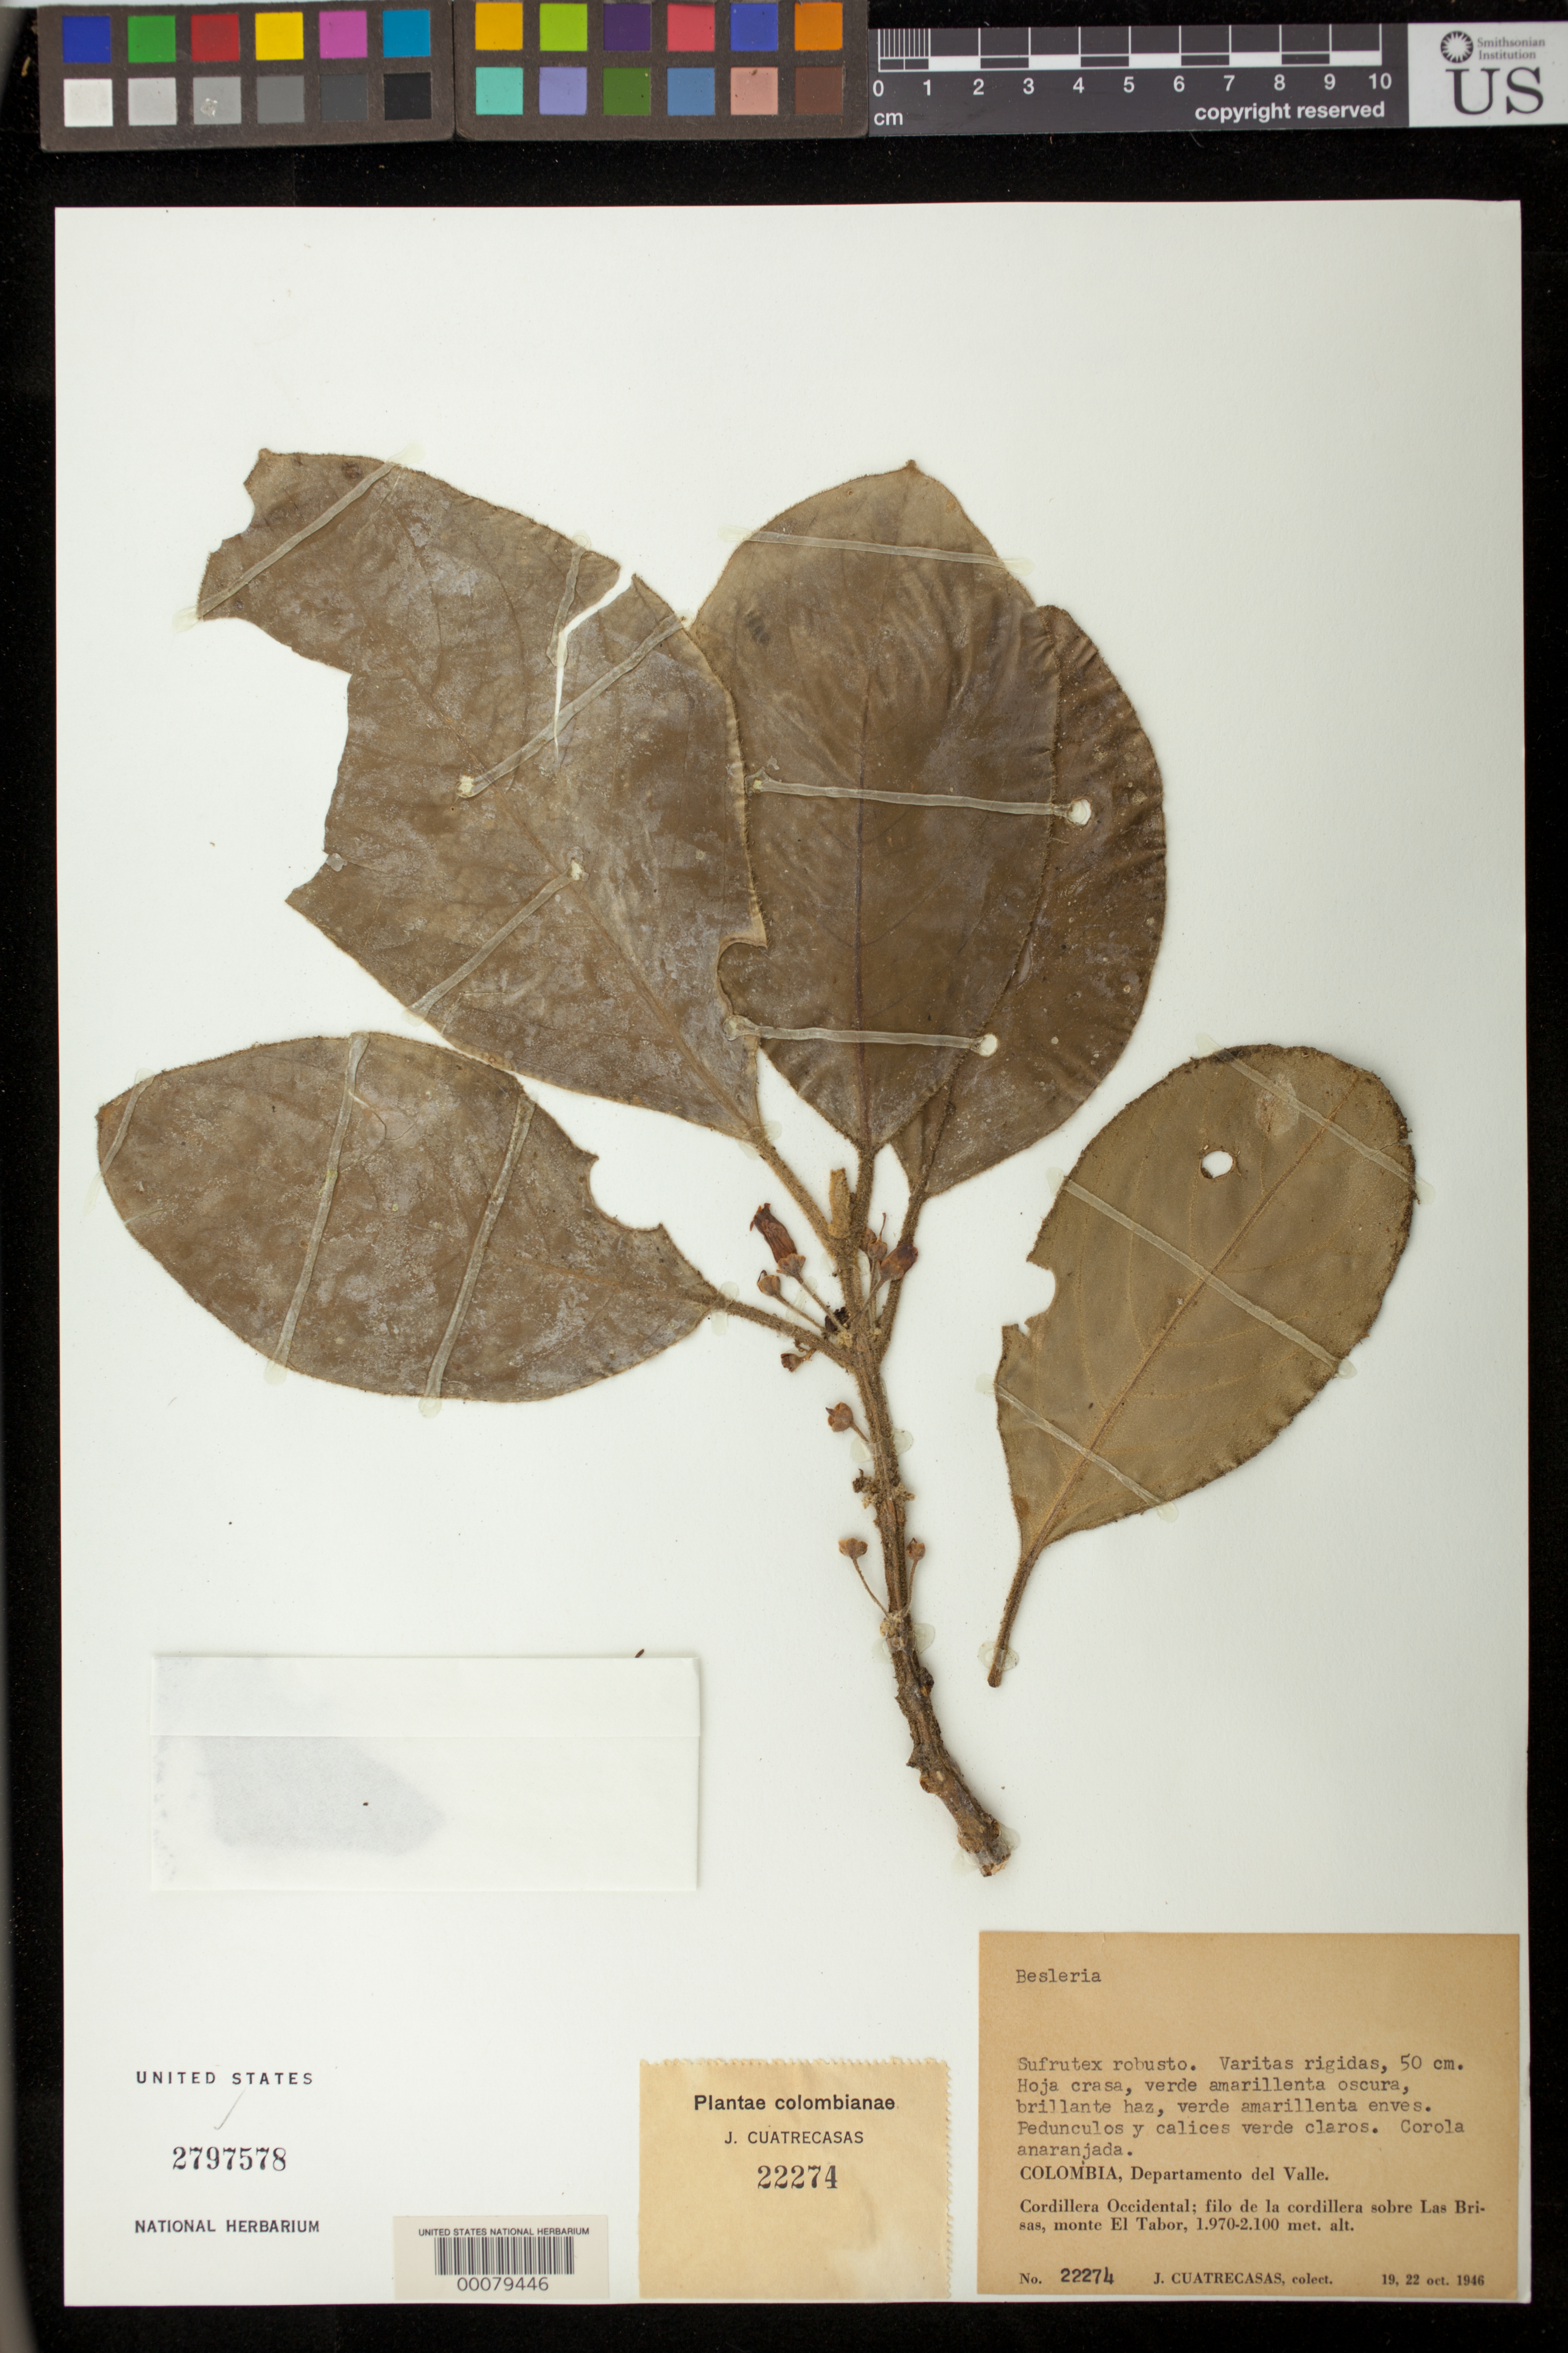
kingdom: Plantae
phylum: Tracheophyta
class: Magnoliopsida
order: Lamiales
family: Gesneriaceae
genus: Besleria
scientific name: Besleria sp.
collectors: J. Cuatrecasas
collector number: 22274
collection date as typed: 19-22 Oct 1946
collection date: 1946-10-19/1946-10-22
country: Colombia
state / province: Valle del Cauca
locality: Cordillera Occidental, edge of cordillera about Las Brisas, Monte El Tabor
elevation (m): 1970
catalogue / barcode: US 2797578